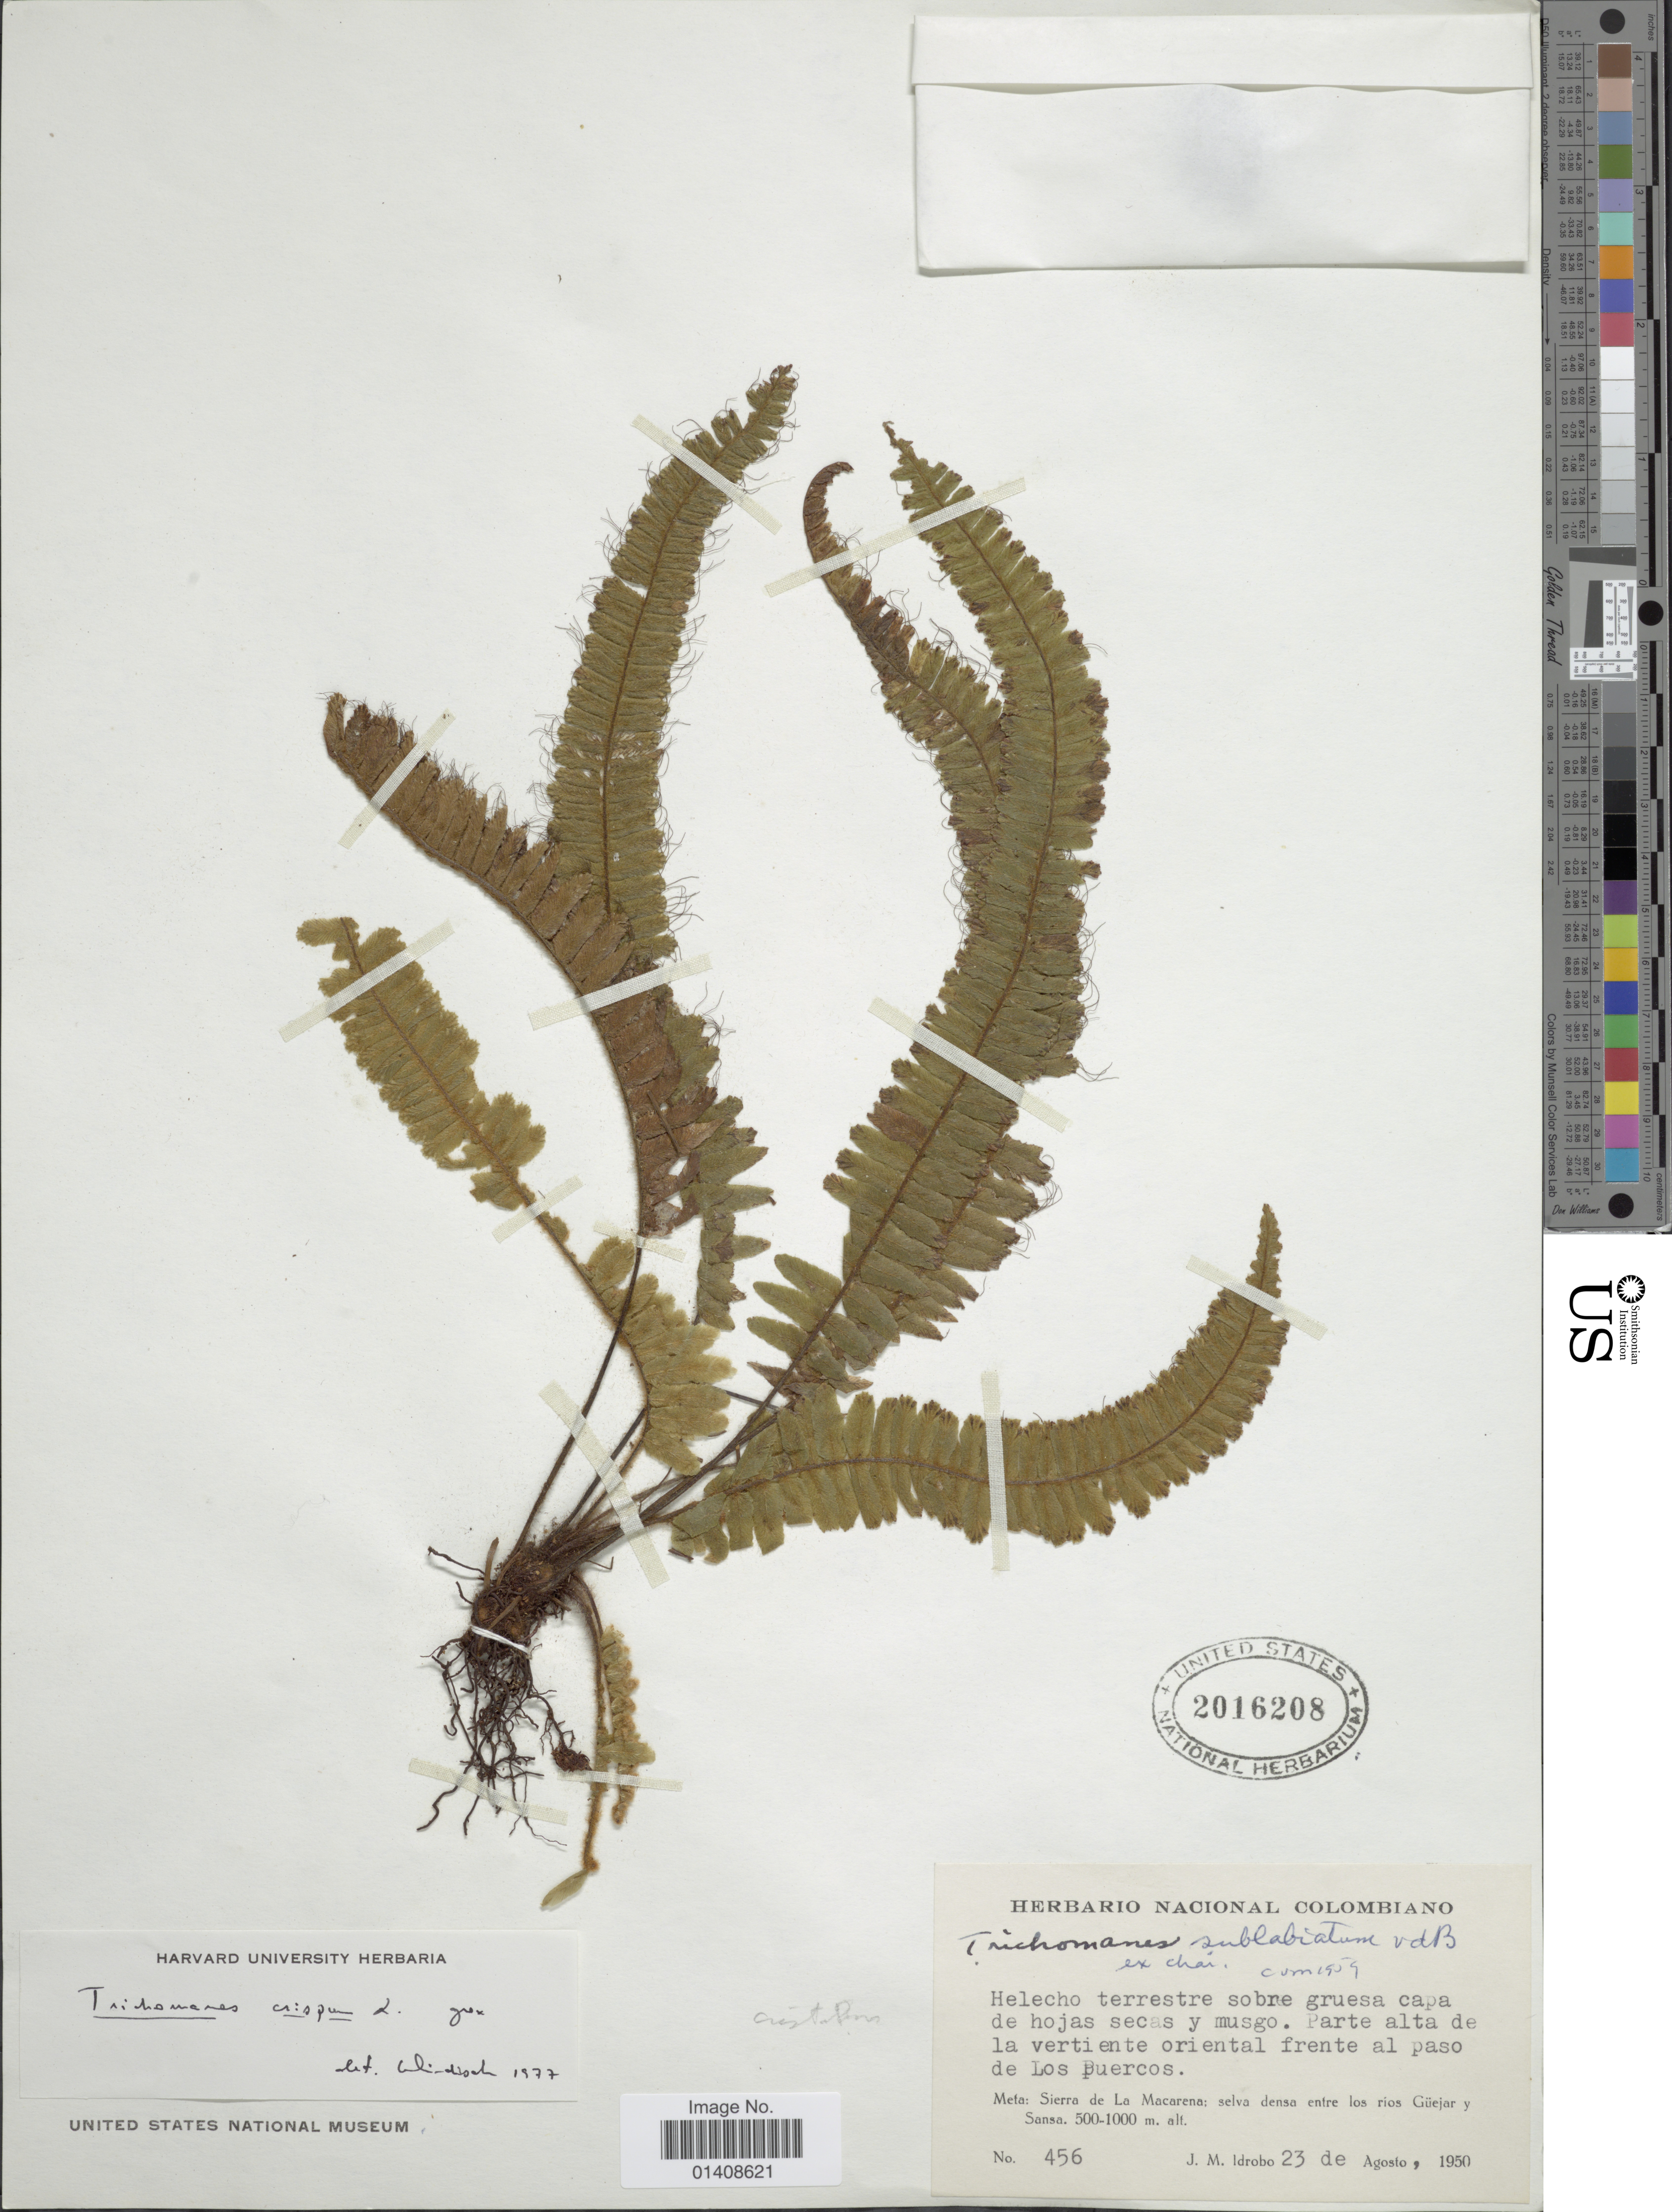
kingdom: Plantae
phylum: Tracheophyta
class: Polypodiopsida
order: Hymenophyllales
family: Hymenophyllaceae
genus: Trichomanes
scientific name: Trichomanes crispum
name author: L.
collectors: J. M. Idrobo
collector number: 456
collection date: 1950-08-23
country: Colombia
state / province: Meta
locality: Sierra de La Macarena: selva densa entre los rios Guejar y Sansa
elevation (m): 500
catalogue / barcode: US 2016208